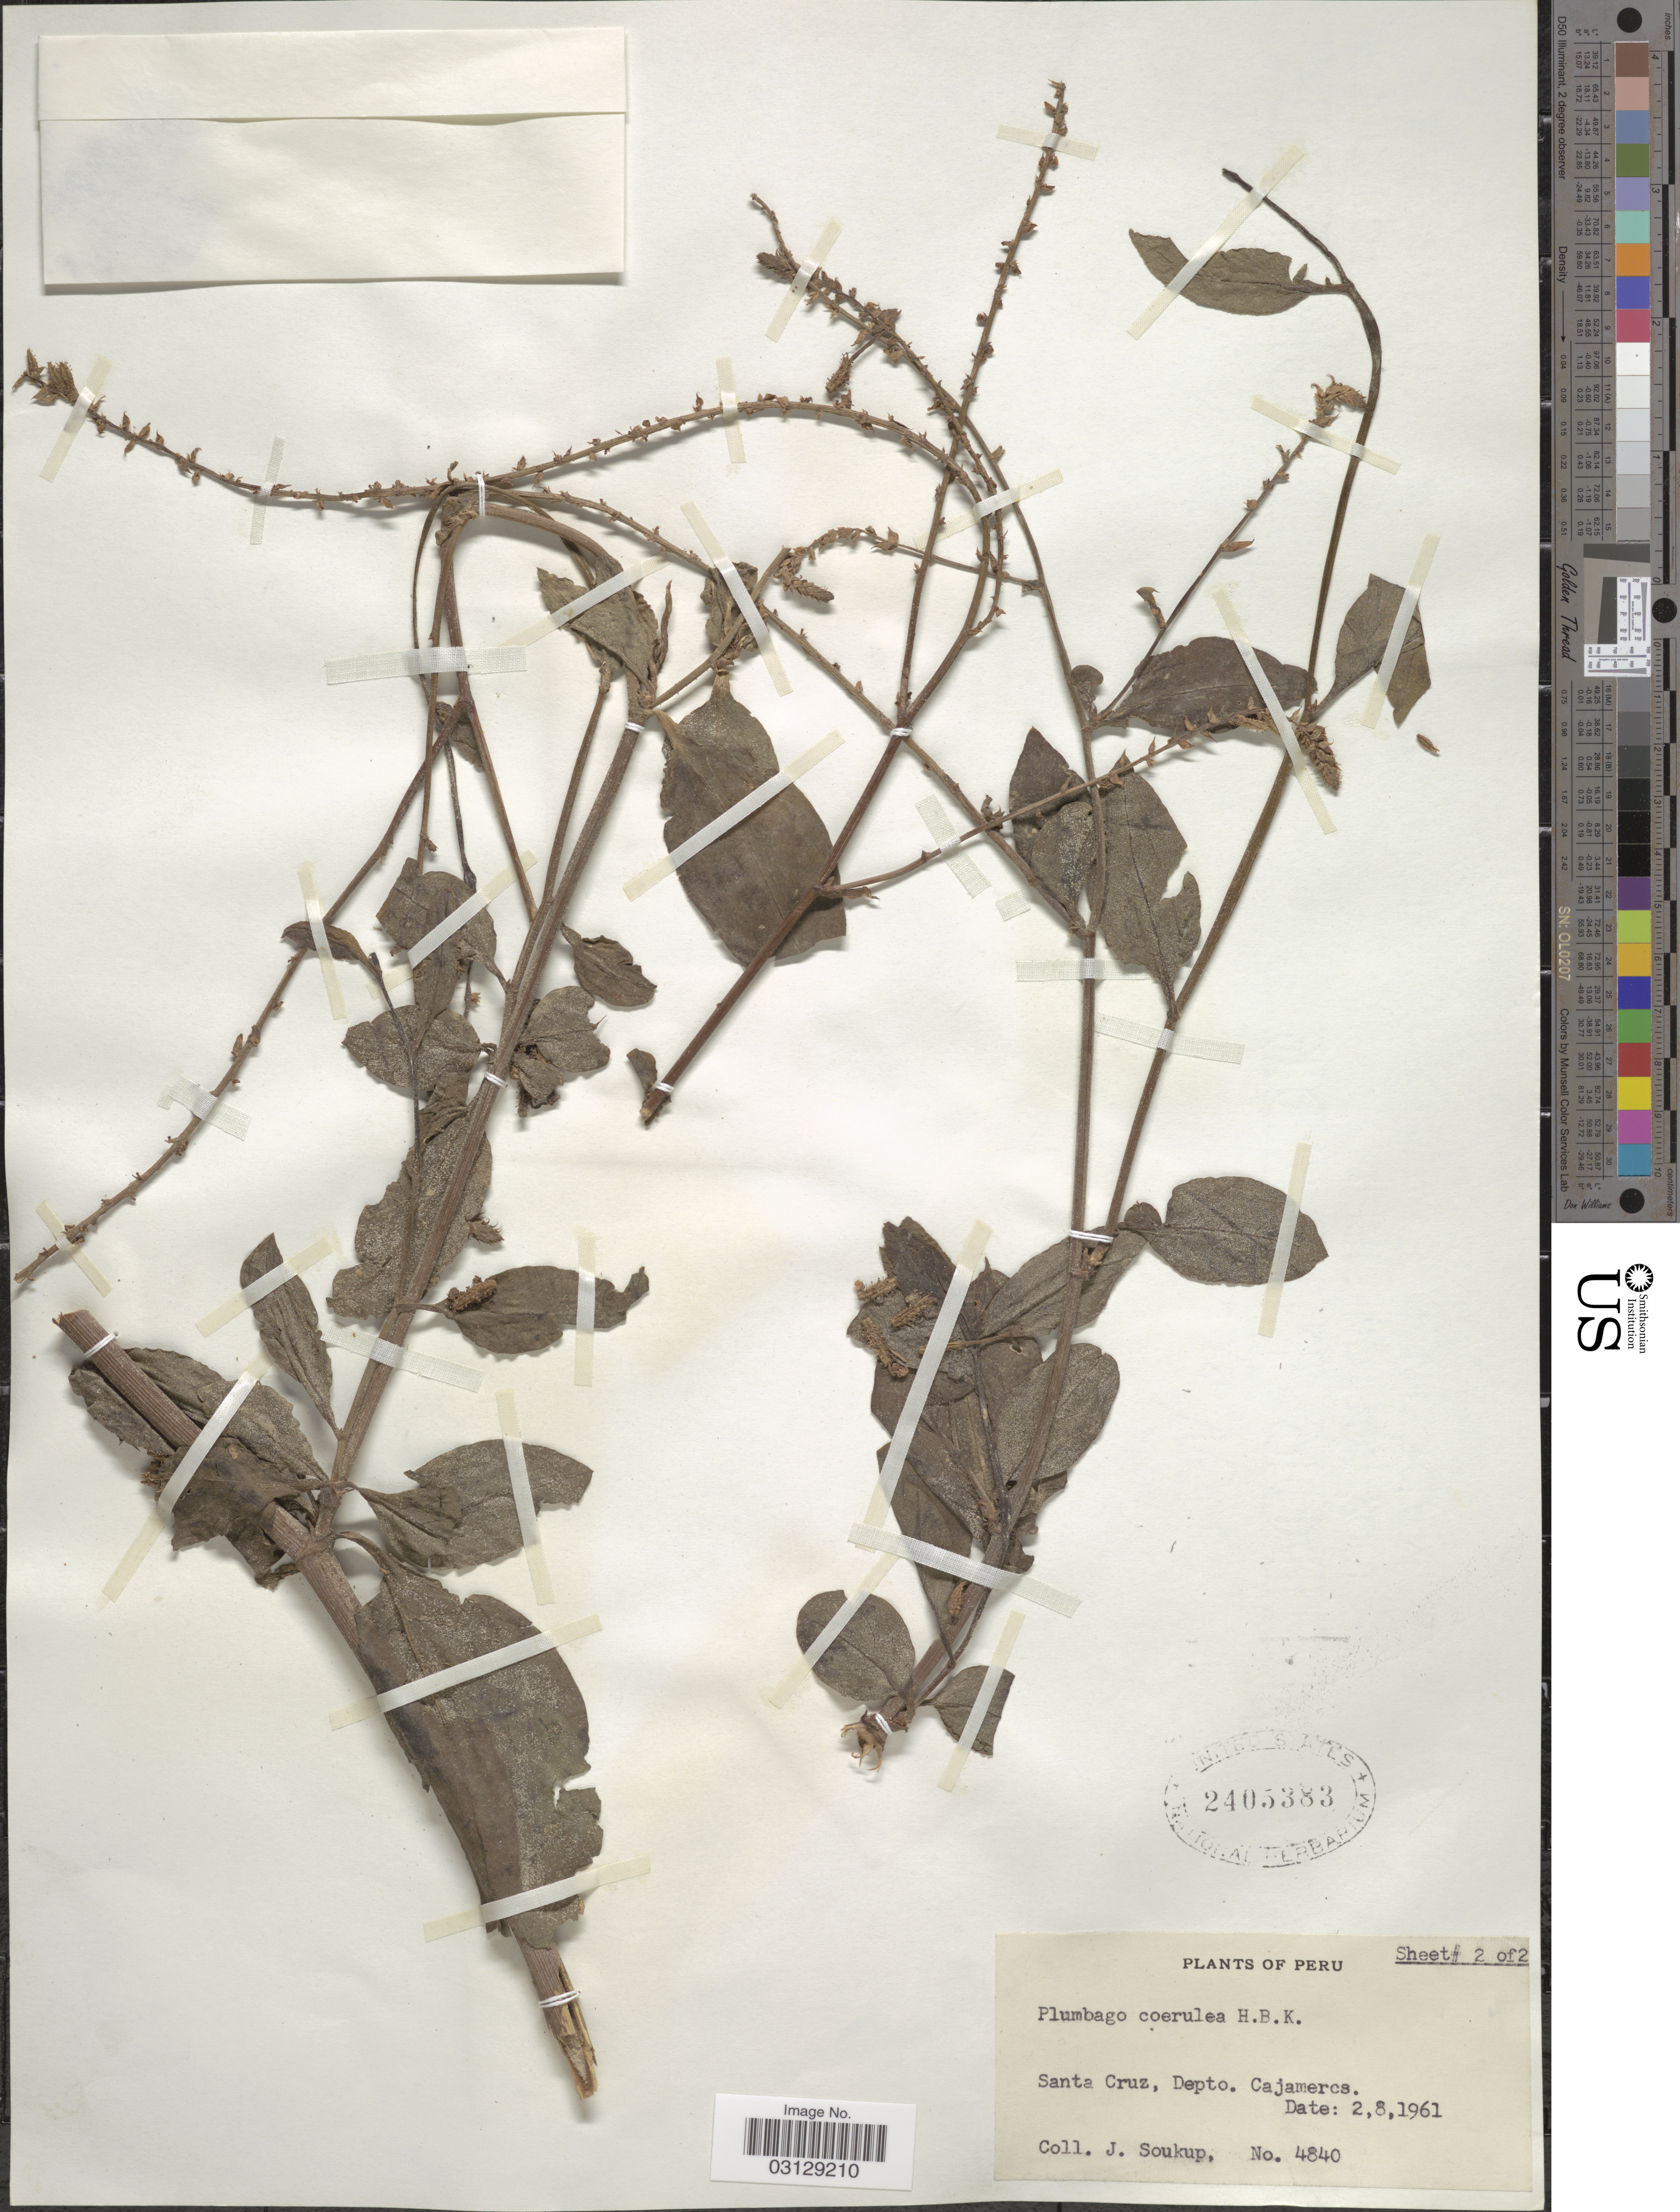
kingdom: Plantae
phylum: Tracheophyta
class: Magnoliopsida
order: Caryophyllales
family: Plumbaginaceae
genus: Plumbago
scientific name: Plumbago coerulea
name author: Auct.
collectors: J. Soukup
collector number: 4840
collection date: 1961-08-02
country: Peru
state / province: Cajamarca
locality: Santa Cruz, Depto. Cajamercs.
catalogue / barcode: US 2405383